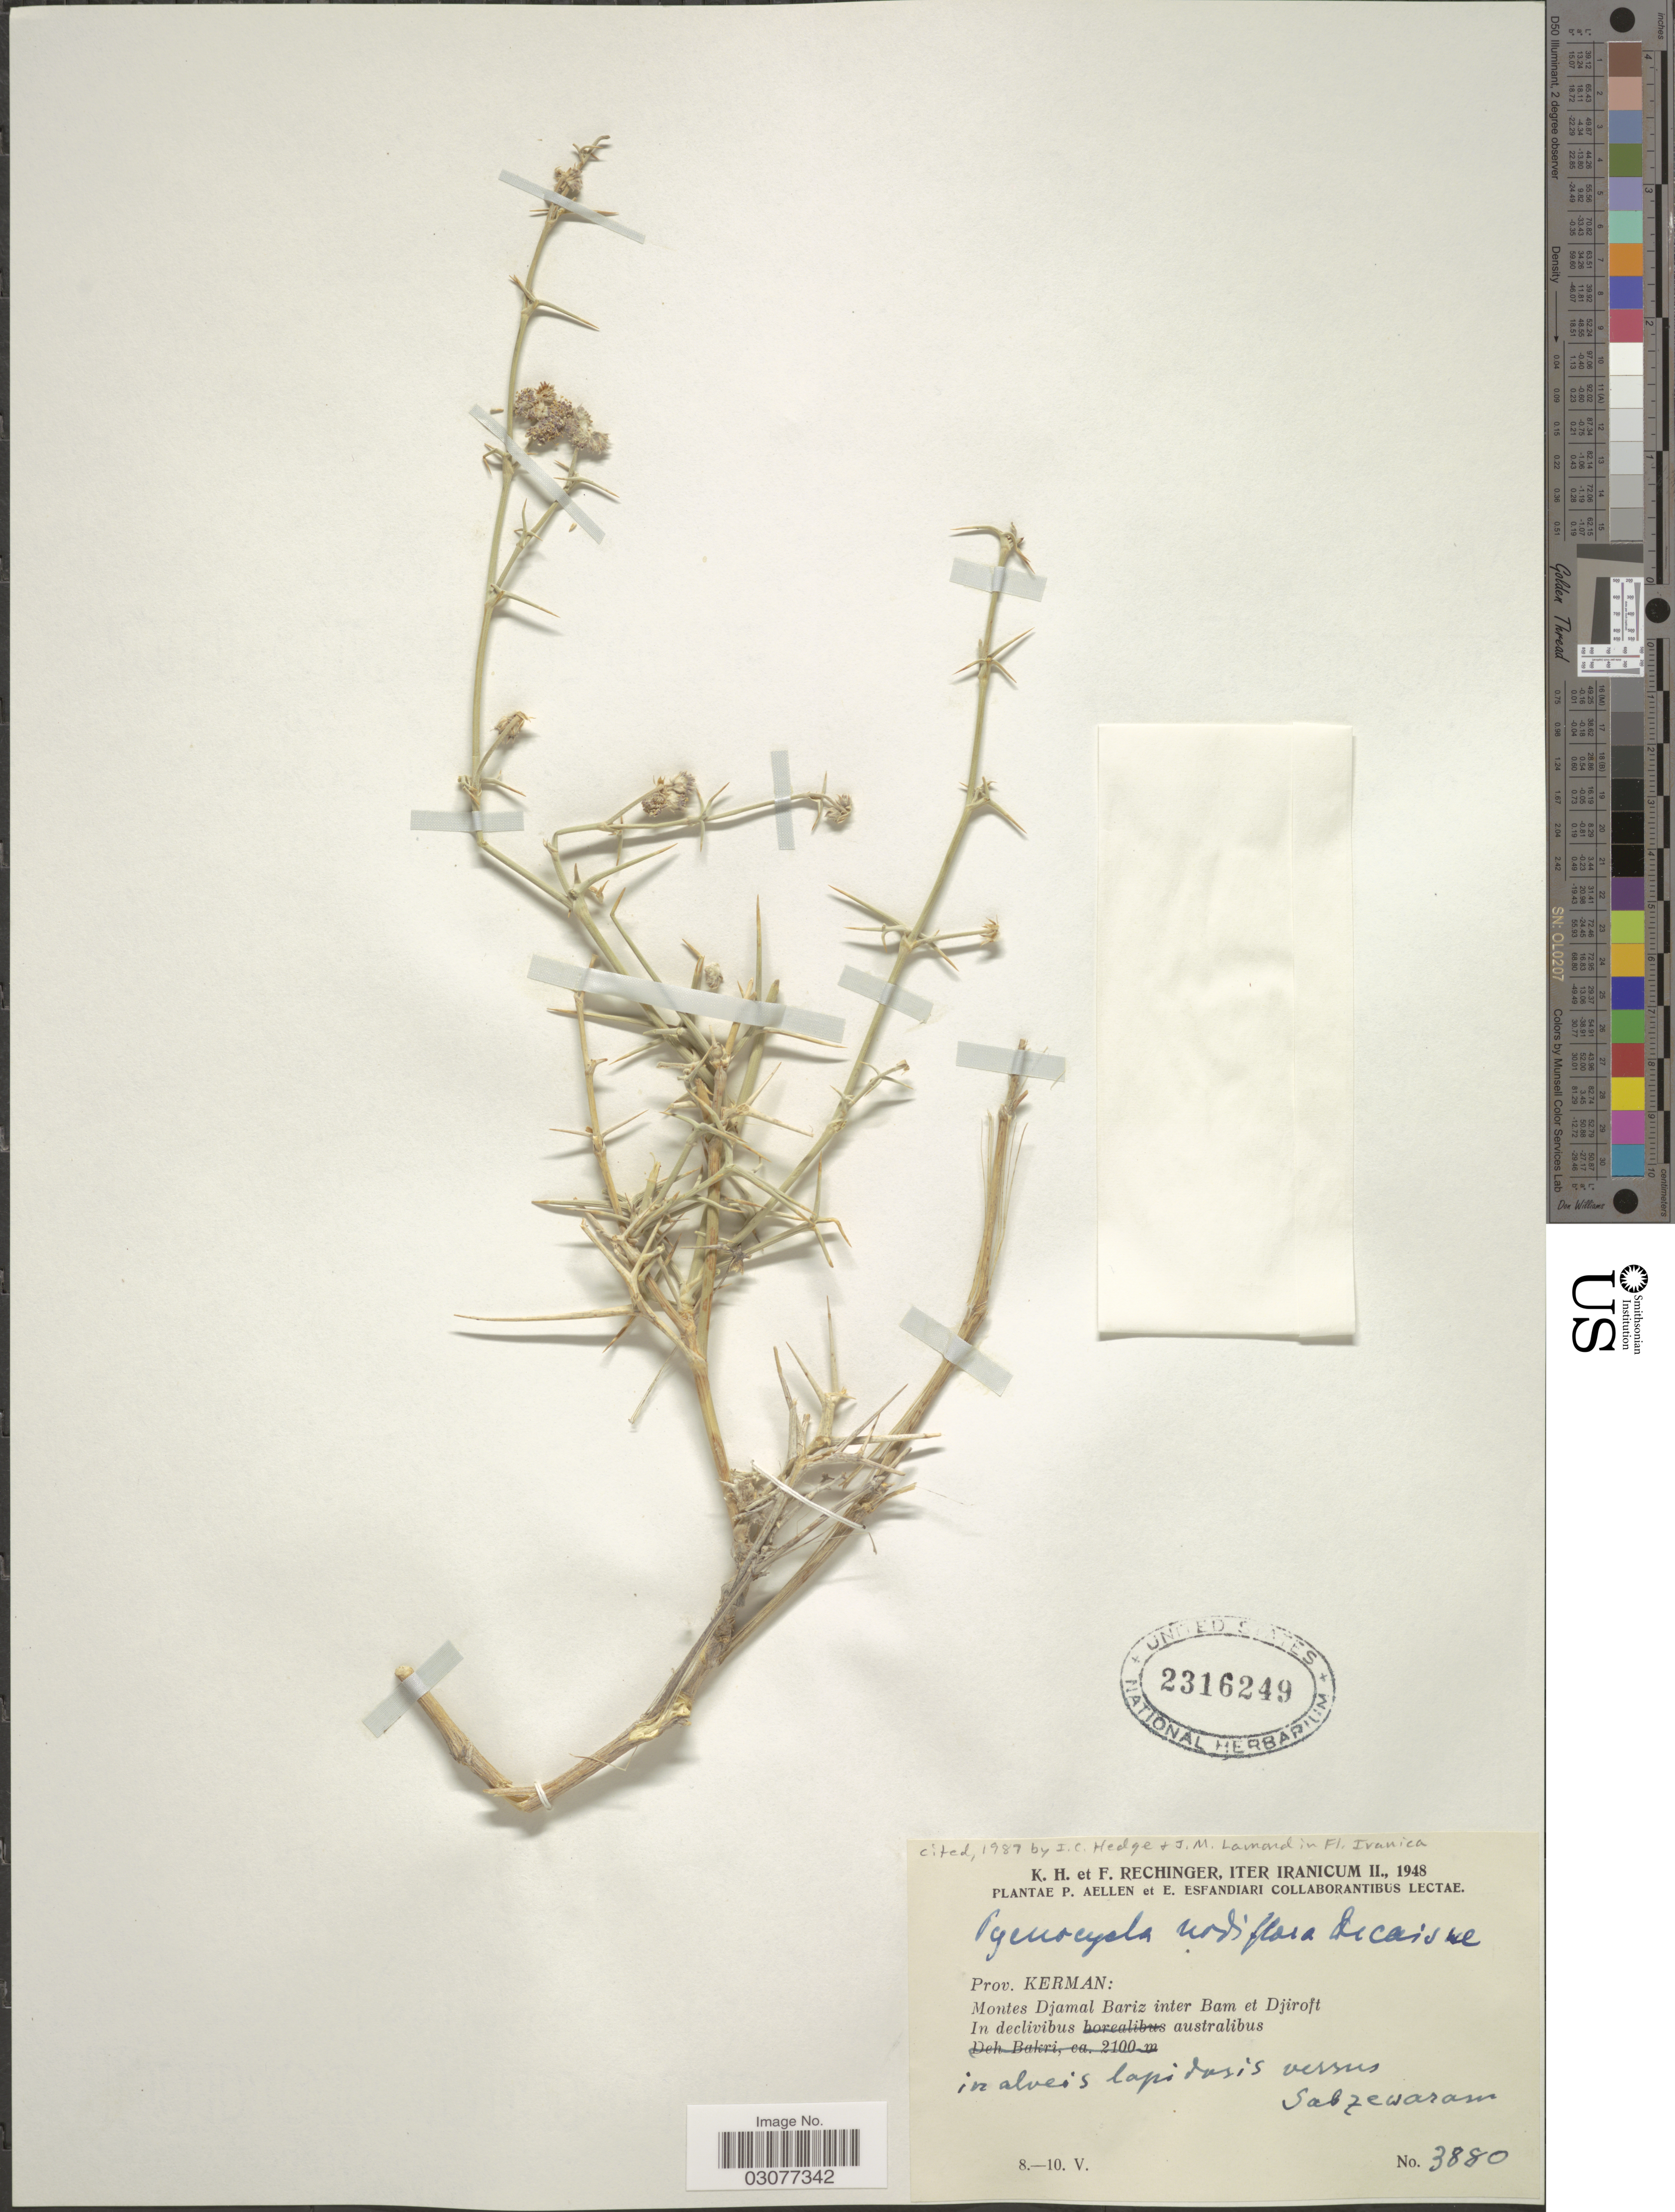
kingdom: Plantae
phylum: Tracheophyta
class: Magnoliopsida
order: Apiales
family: Apiaceae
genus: Pycnocycla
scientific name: Pycnocycla nodiflora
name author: Decne. ex Boiss.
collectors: K. H. Rechinger & F. Rechinger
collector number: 3880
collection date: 1948-05-08/1948-05-10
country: Iran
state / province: Kerman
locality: Montes Djamal Bariz inter Bam et Djiroft. In declivibus australibus., in alveis lapidosis versus Sabzewaran.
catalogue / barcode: US 2316249